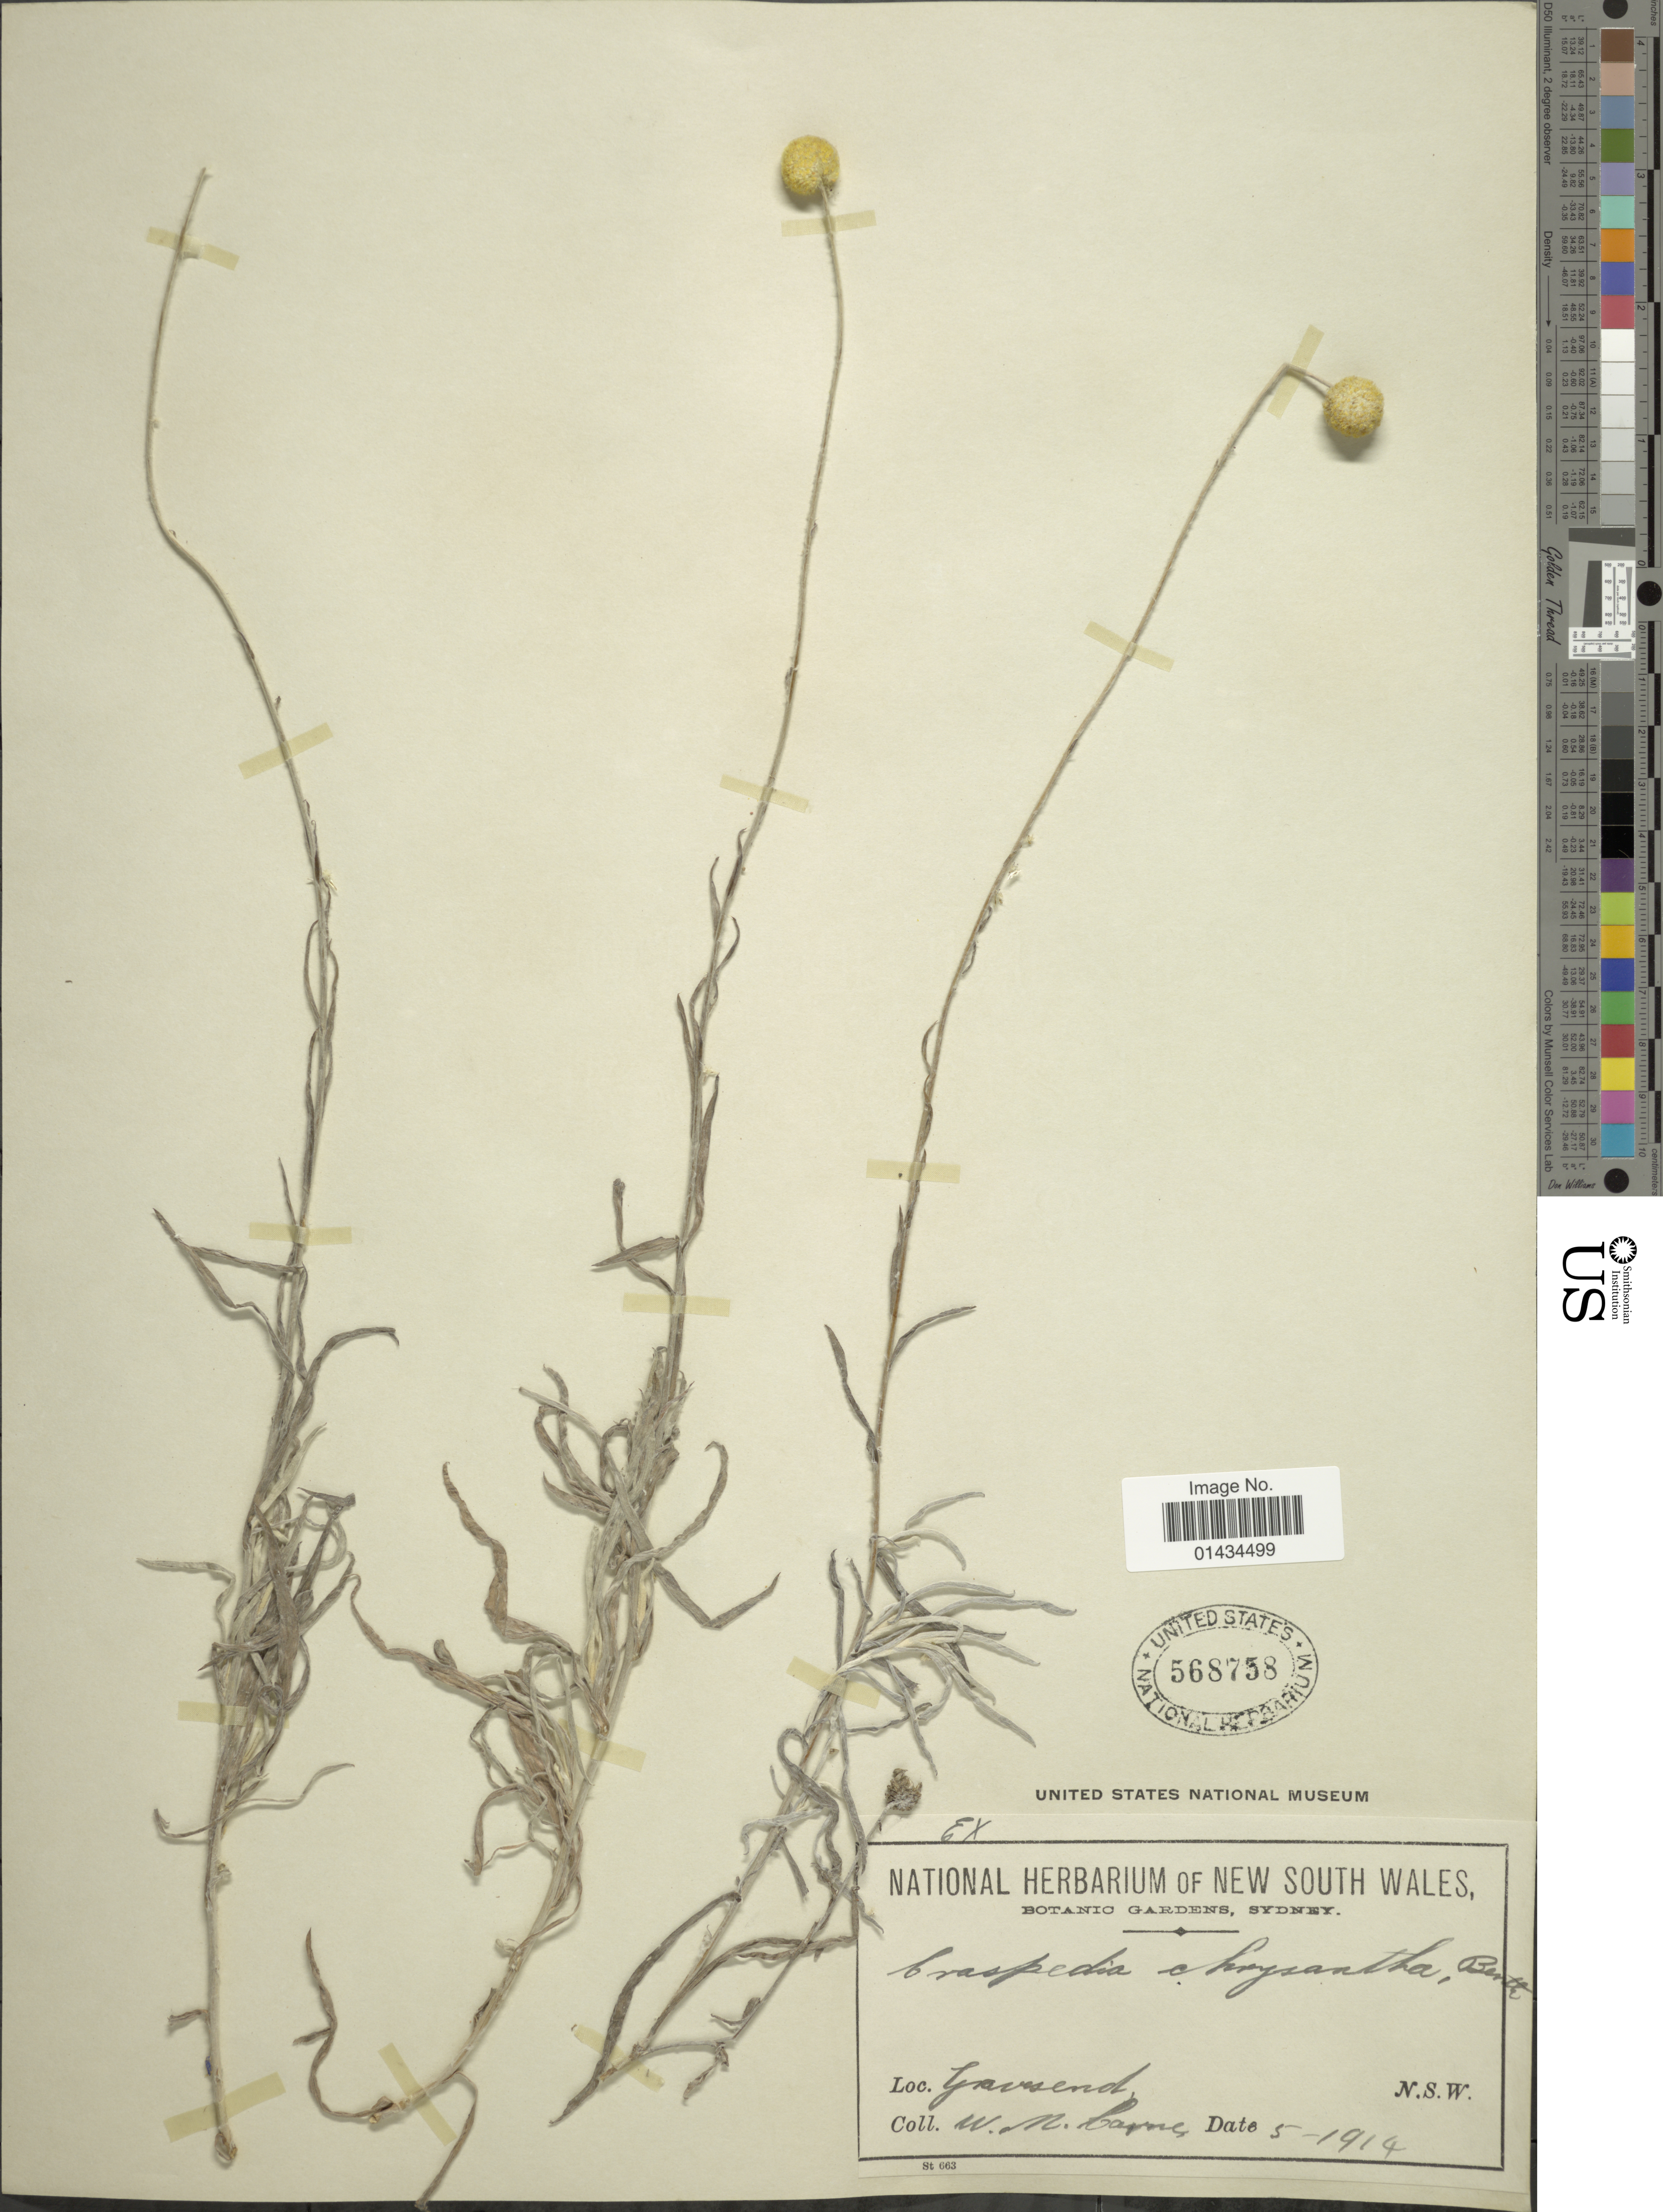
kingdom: Plantae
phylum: Tracheophyta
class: Magnoliopsida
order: Asterales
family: Asteraceae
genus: Craspedia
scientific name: Craspedia chrysantha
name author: (Schltdl.) Benth.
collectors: W. Carne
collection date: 1914-05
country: Australia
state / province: New South Wales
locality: Gravesend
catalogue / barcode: US 568758